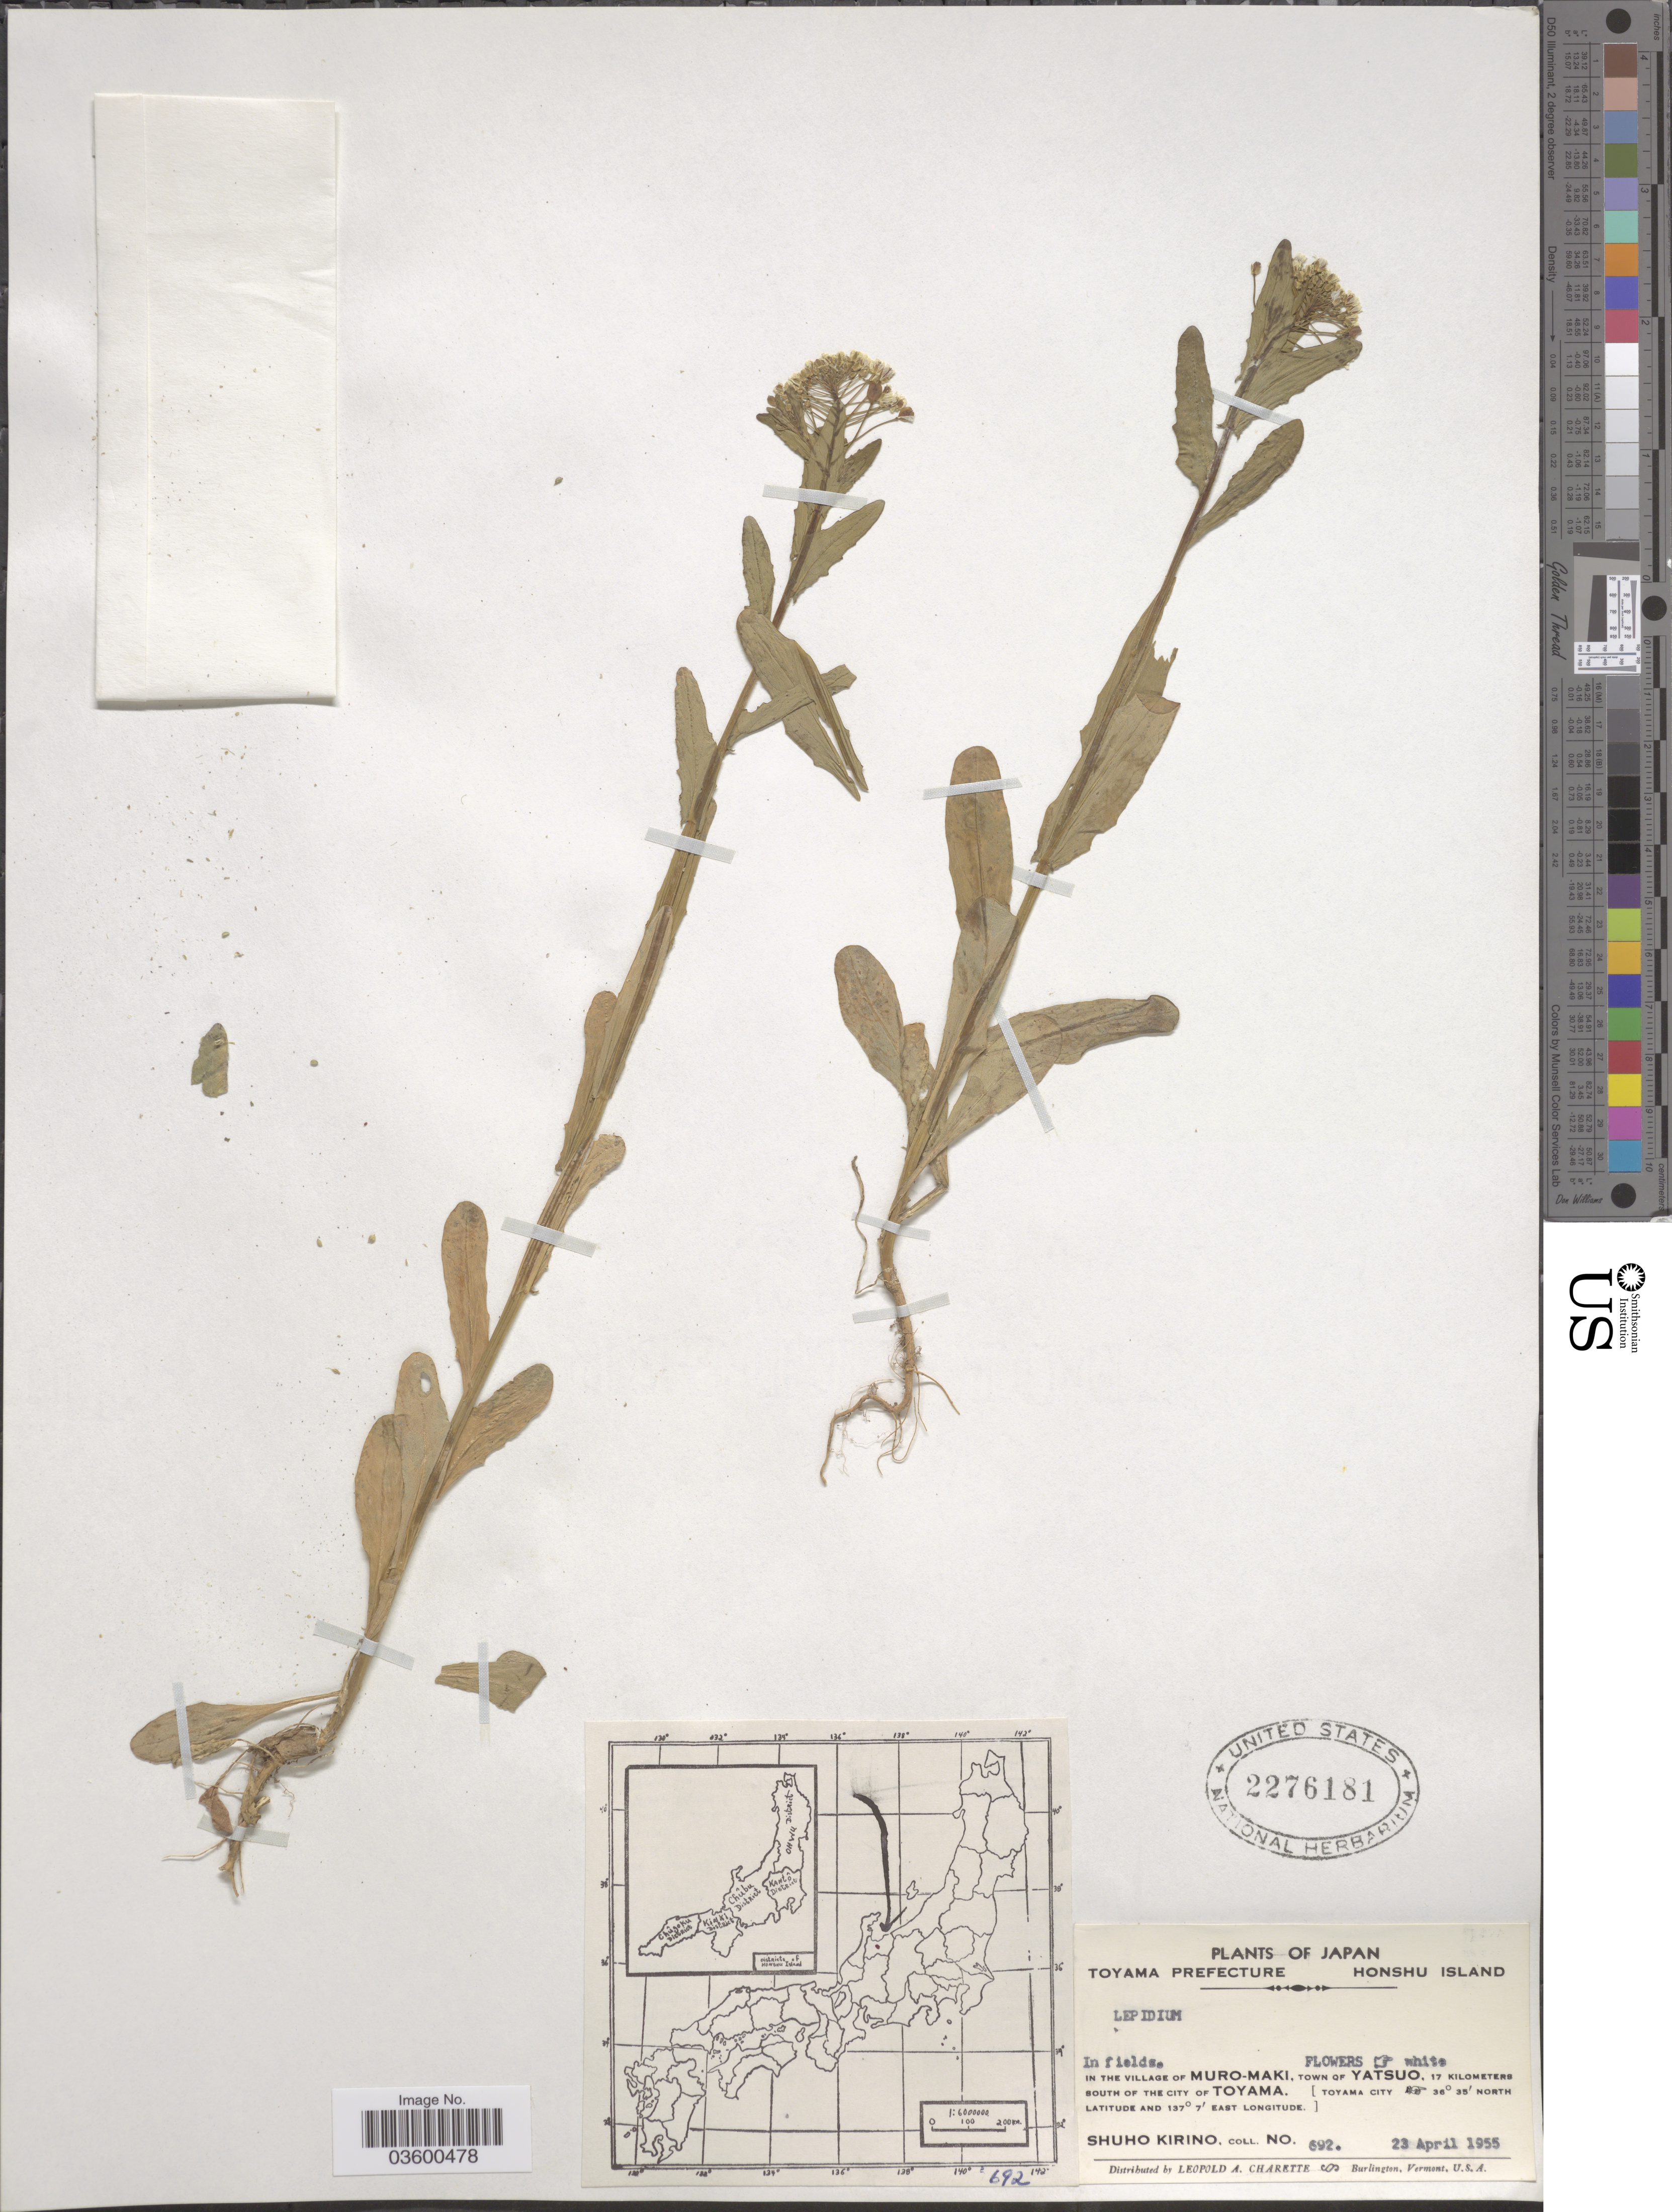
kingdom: Plantae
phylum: Tracheophyta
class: Magnoliopsida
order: Brassicales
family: Brassicaceae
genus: Lepidium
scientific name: Lepidium sp.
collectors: S. Kirino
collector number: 692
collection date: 1955-04-23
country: Japan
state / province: Toyama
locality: Toyoma Prefecture. Honshu Island. In the village of Muro-Maki, town of Yatsuo, 17 kilometers south of the city of Toyama.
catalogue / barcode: US 2276181